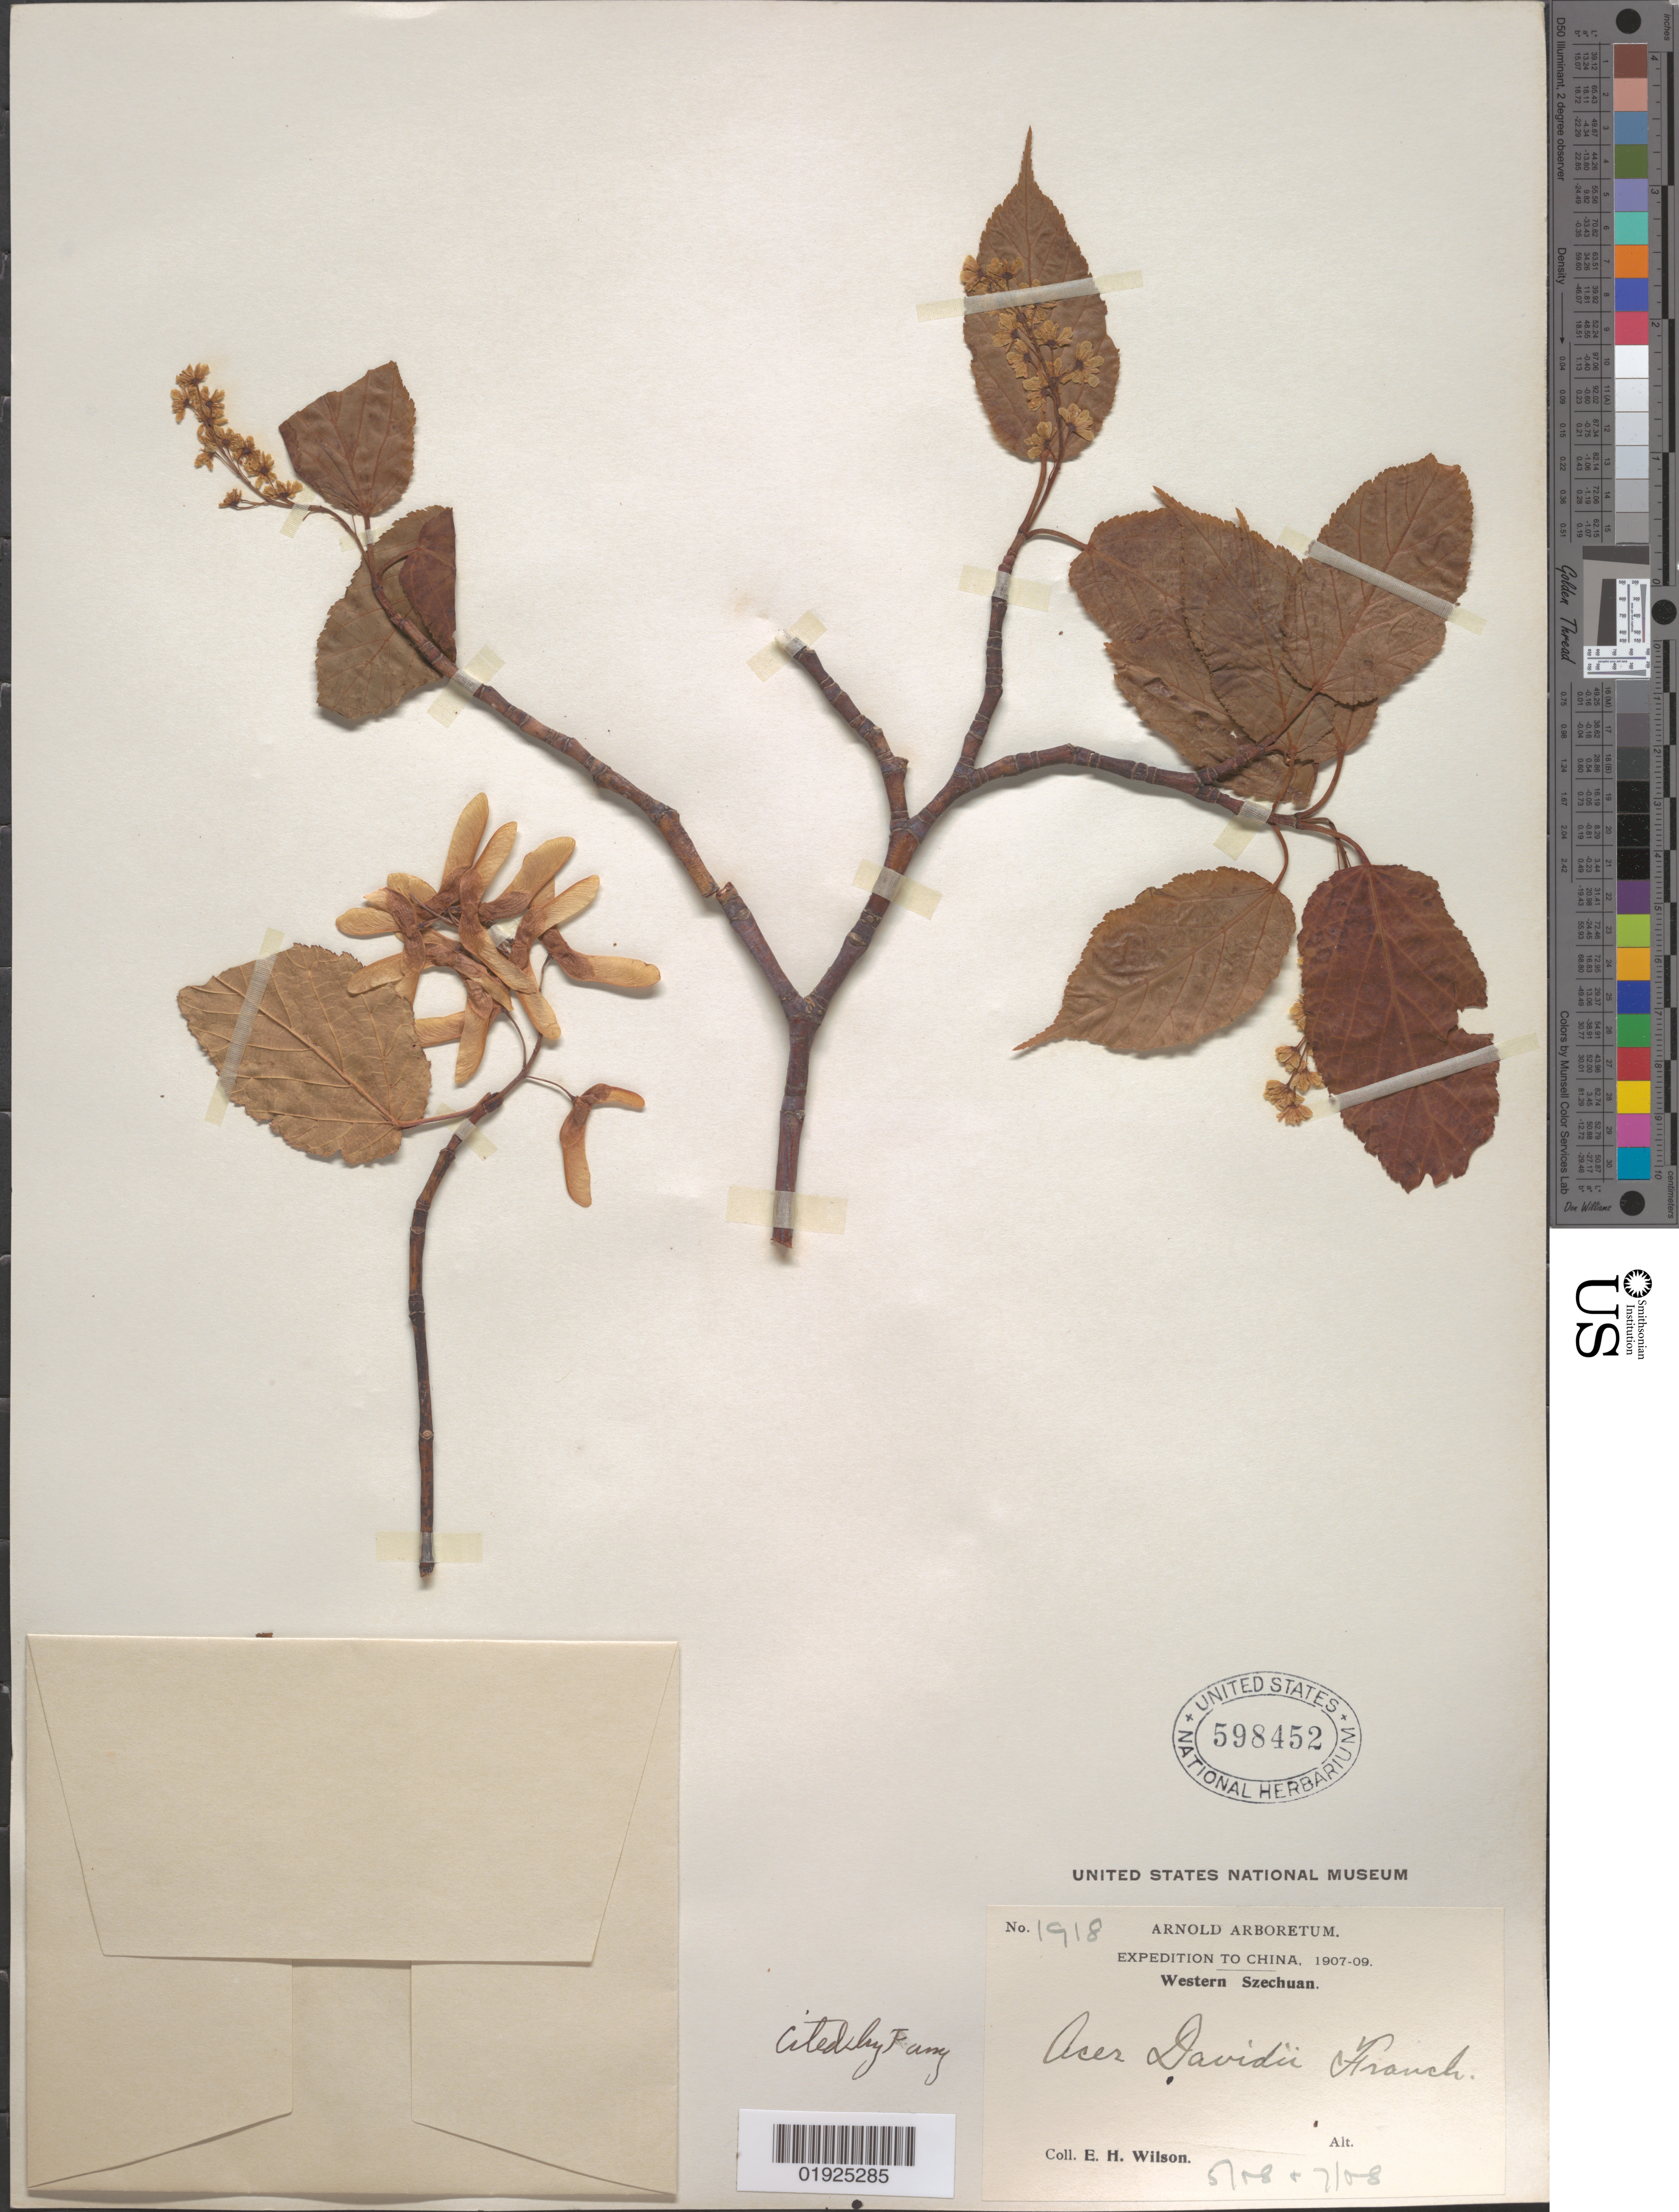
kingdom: Plantae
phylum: Tracheophyta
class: Magnoliopsida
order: Sapindales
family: Sapindaceae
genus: Acer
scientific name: Acer sikkimense subsp. davidii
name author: (Franch.) Wesm.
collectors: E. H. Wilson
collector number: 1918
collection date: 1908-05,1908-07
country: China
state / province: Sichuan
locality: Western Szechuan [Sichuan]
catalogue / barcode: US 598452